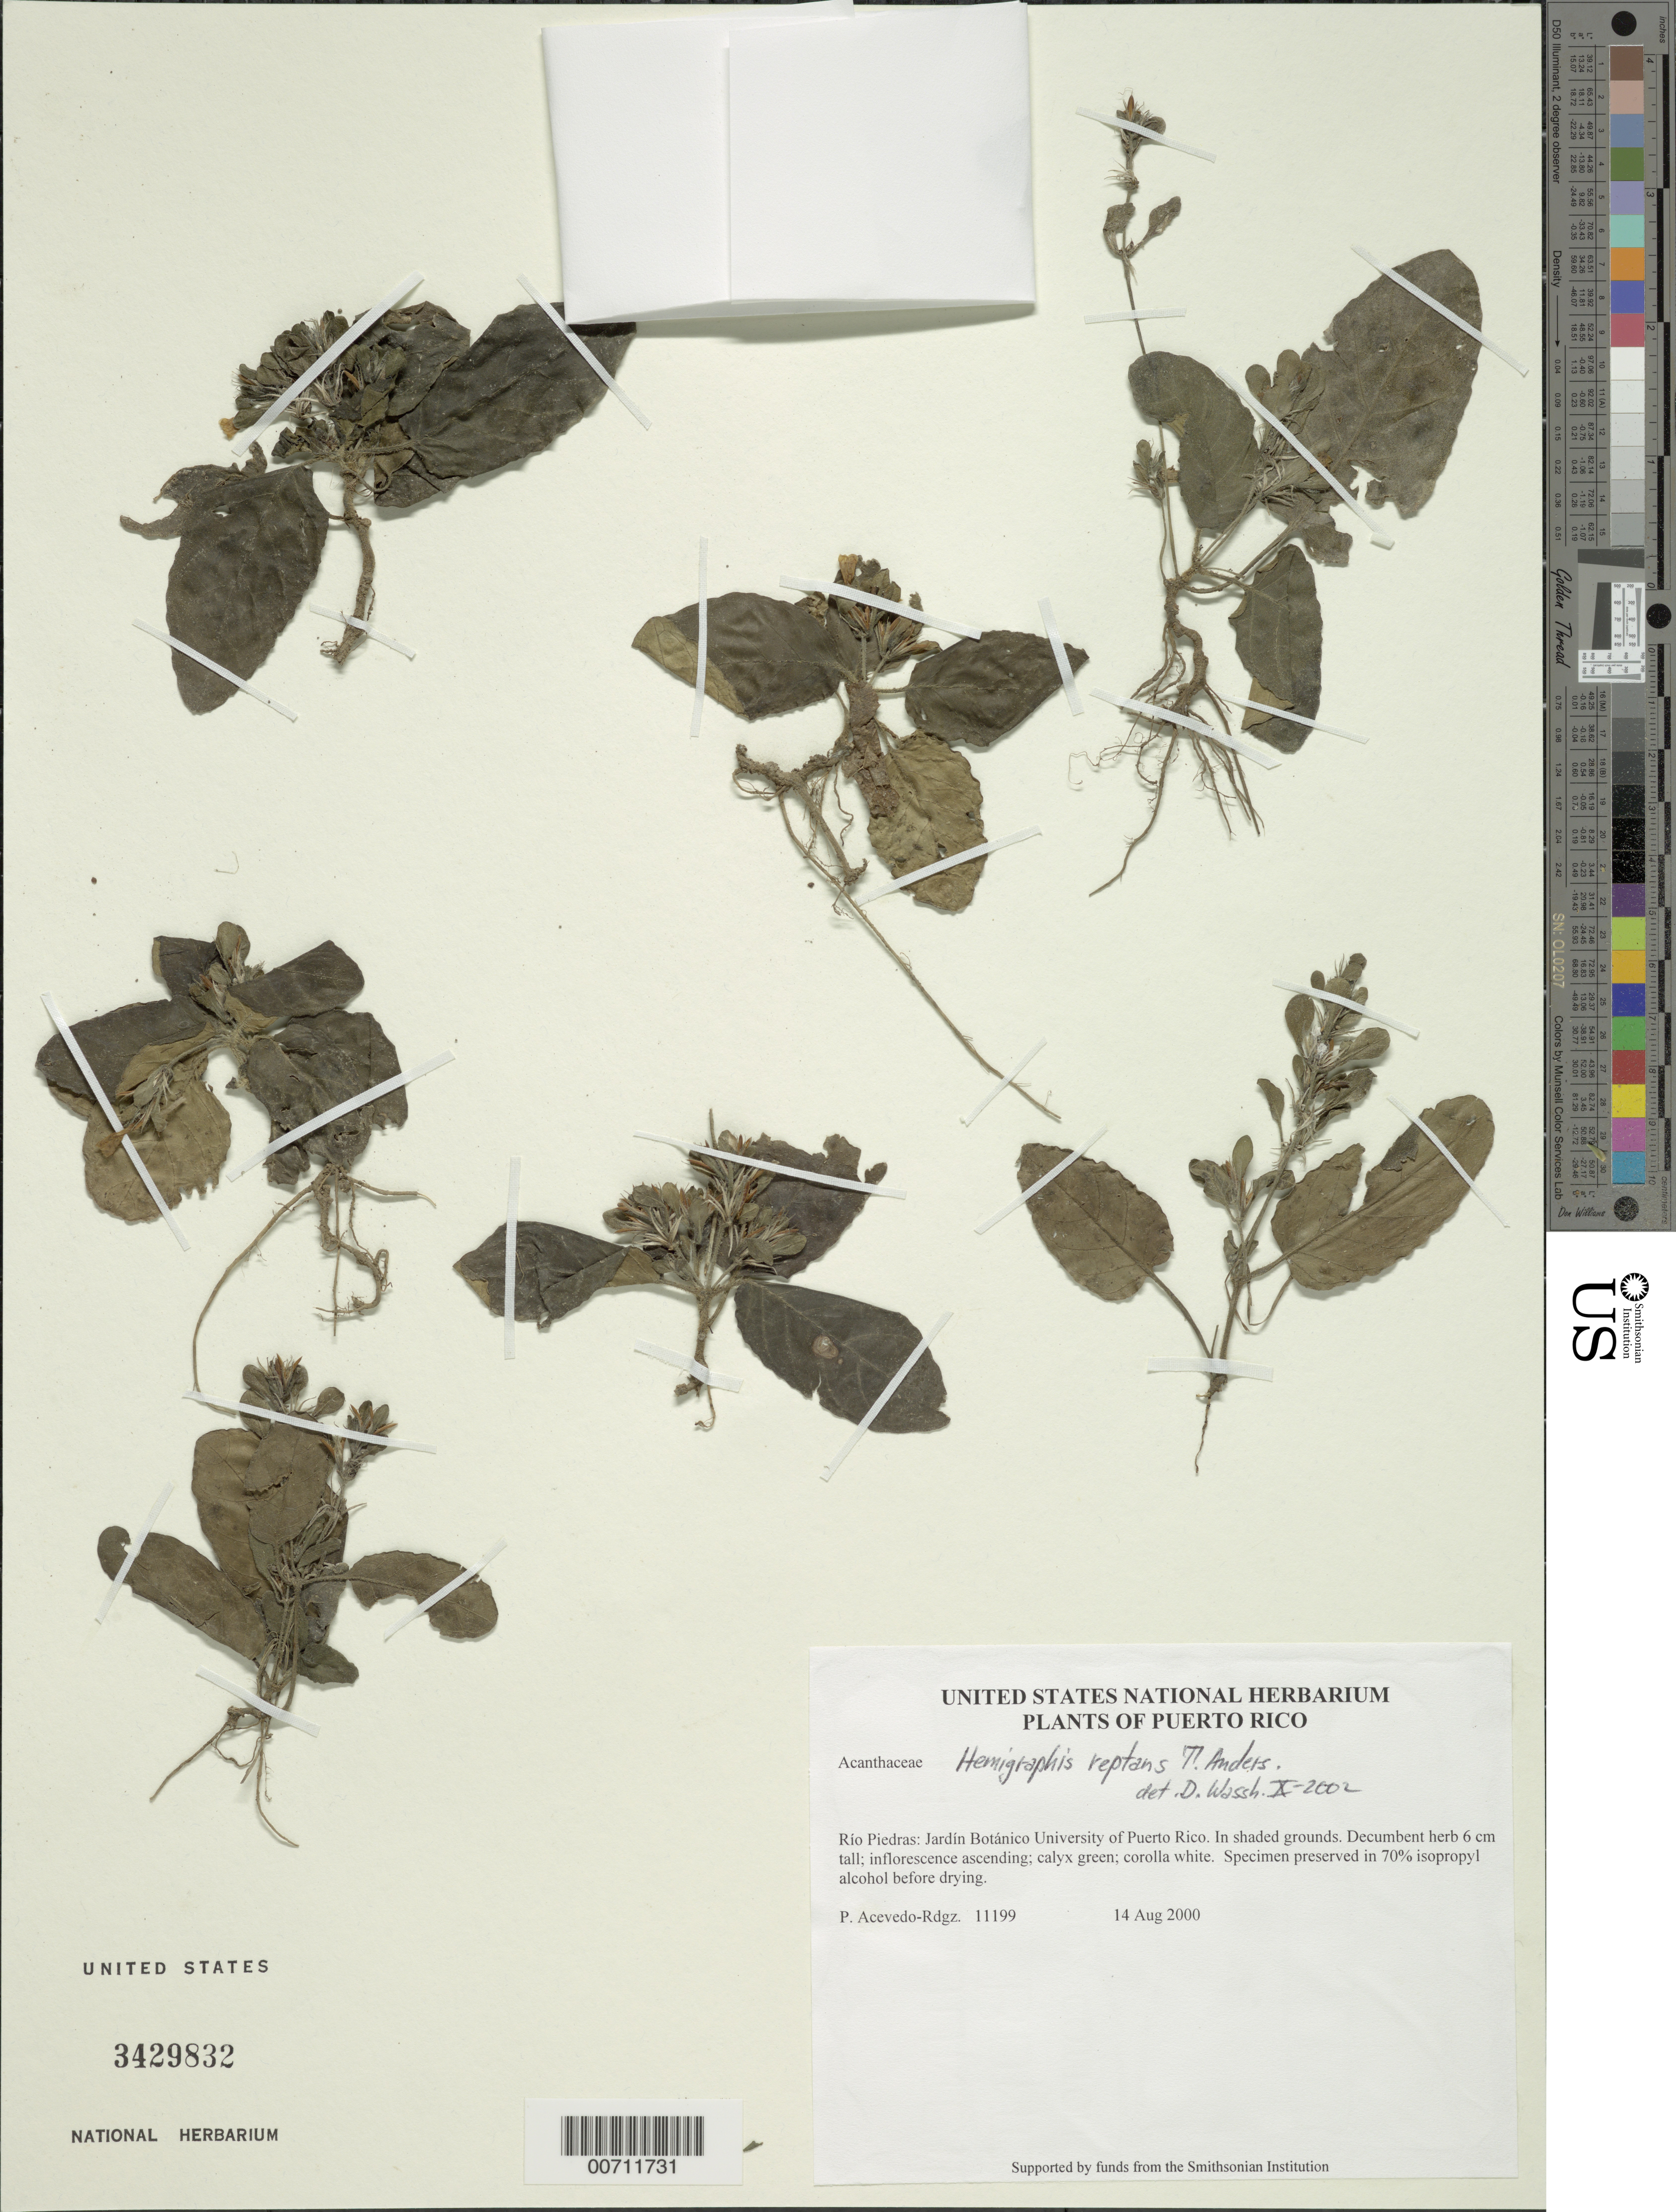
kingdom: Plantae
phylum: Tracheophyta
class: Magnoliopsida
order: Lamiales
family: Acanthaceae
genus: Hemigraphis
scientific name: Hemigraphis reptans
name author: (G. Forst.) T. Anderson ex Hemsl.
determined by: Wasshausen, Dieter C., (BOT), Smithsonian Institution - National Museum of Natural History (UNITED STATES)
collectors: P. Acevedo-Rodr.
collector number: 11199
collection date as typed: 14 Aug 2000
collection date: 2000-08-14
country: Puerto Rico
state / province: San Juan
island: Puerto Rico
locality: Río Piedras: Jardín Botánico University of Puerto Rico.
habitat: In shaded grounds.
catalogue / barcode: US 3429832